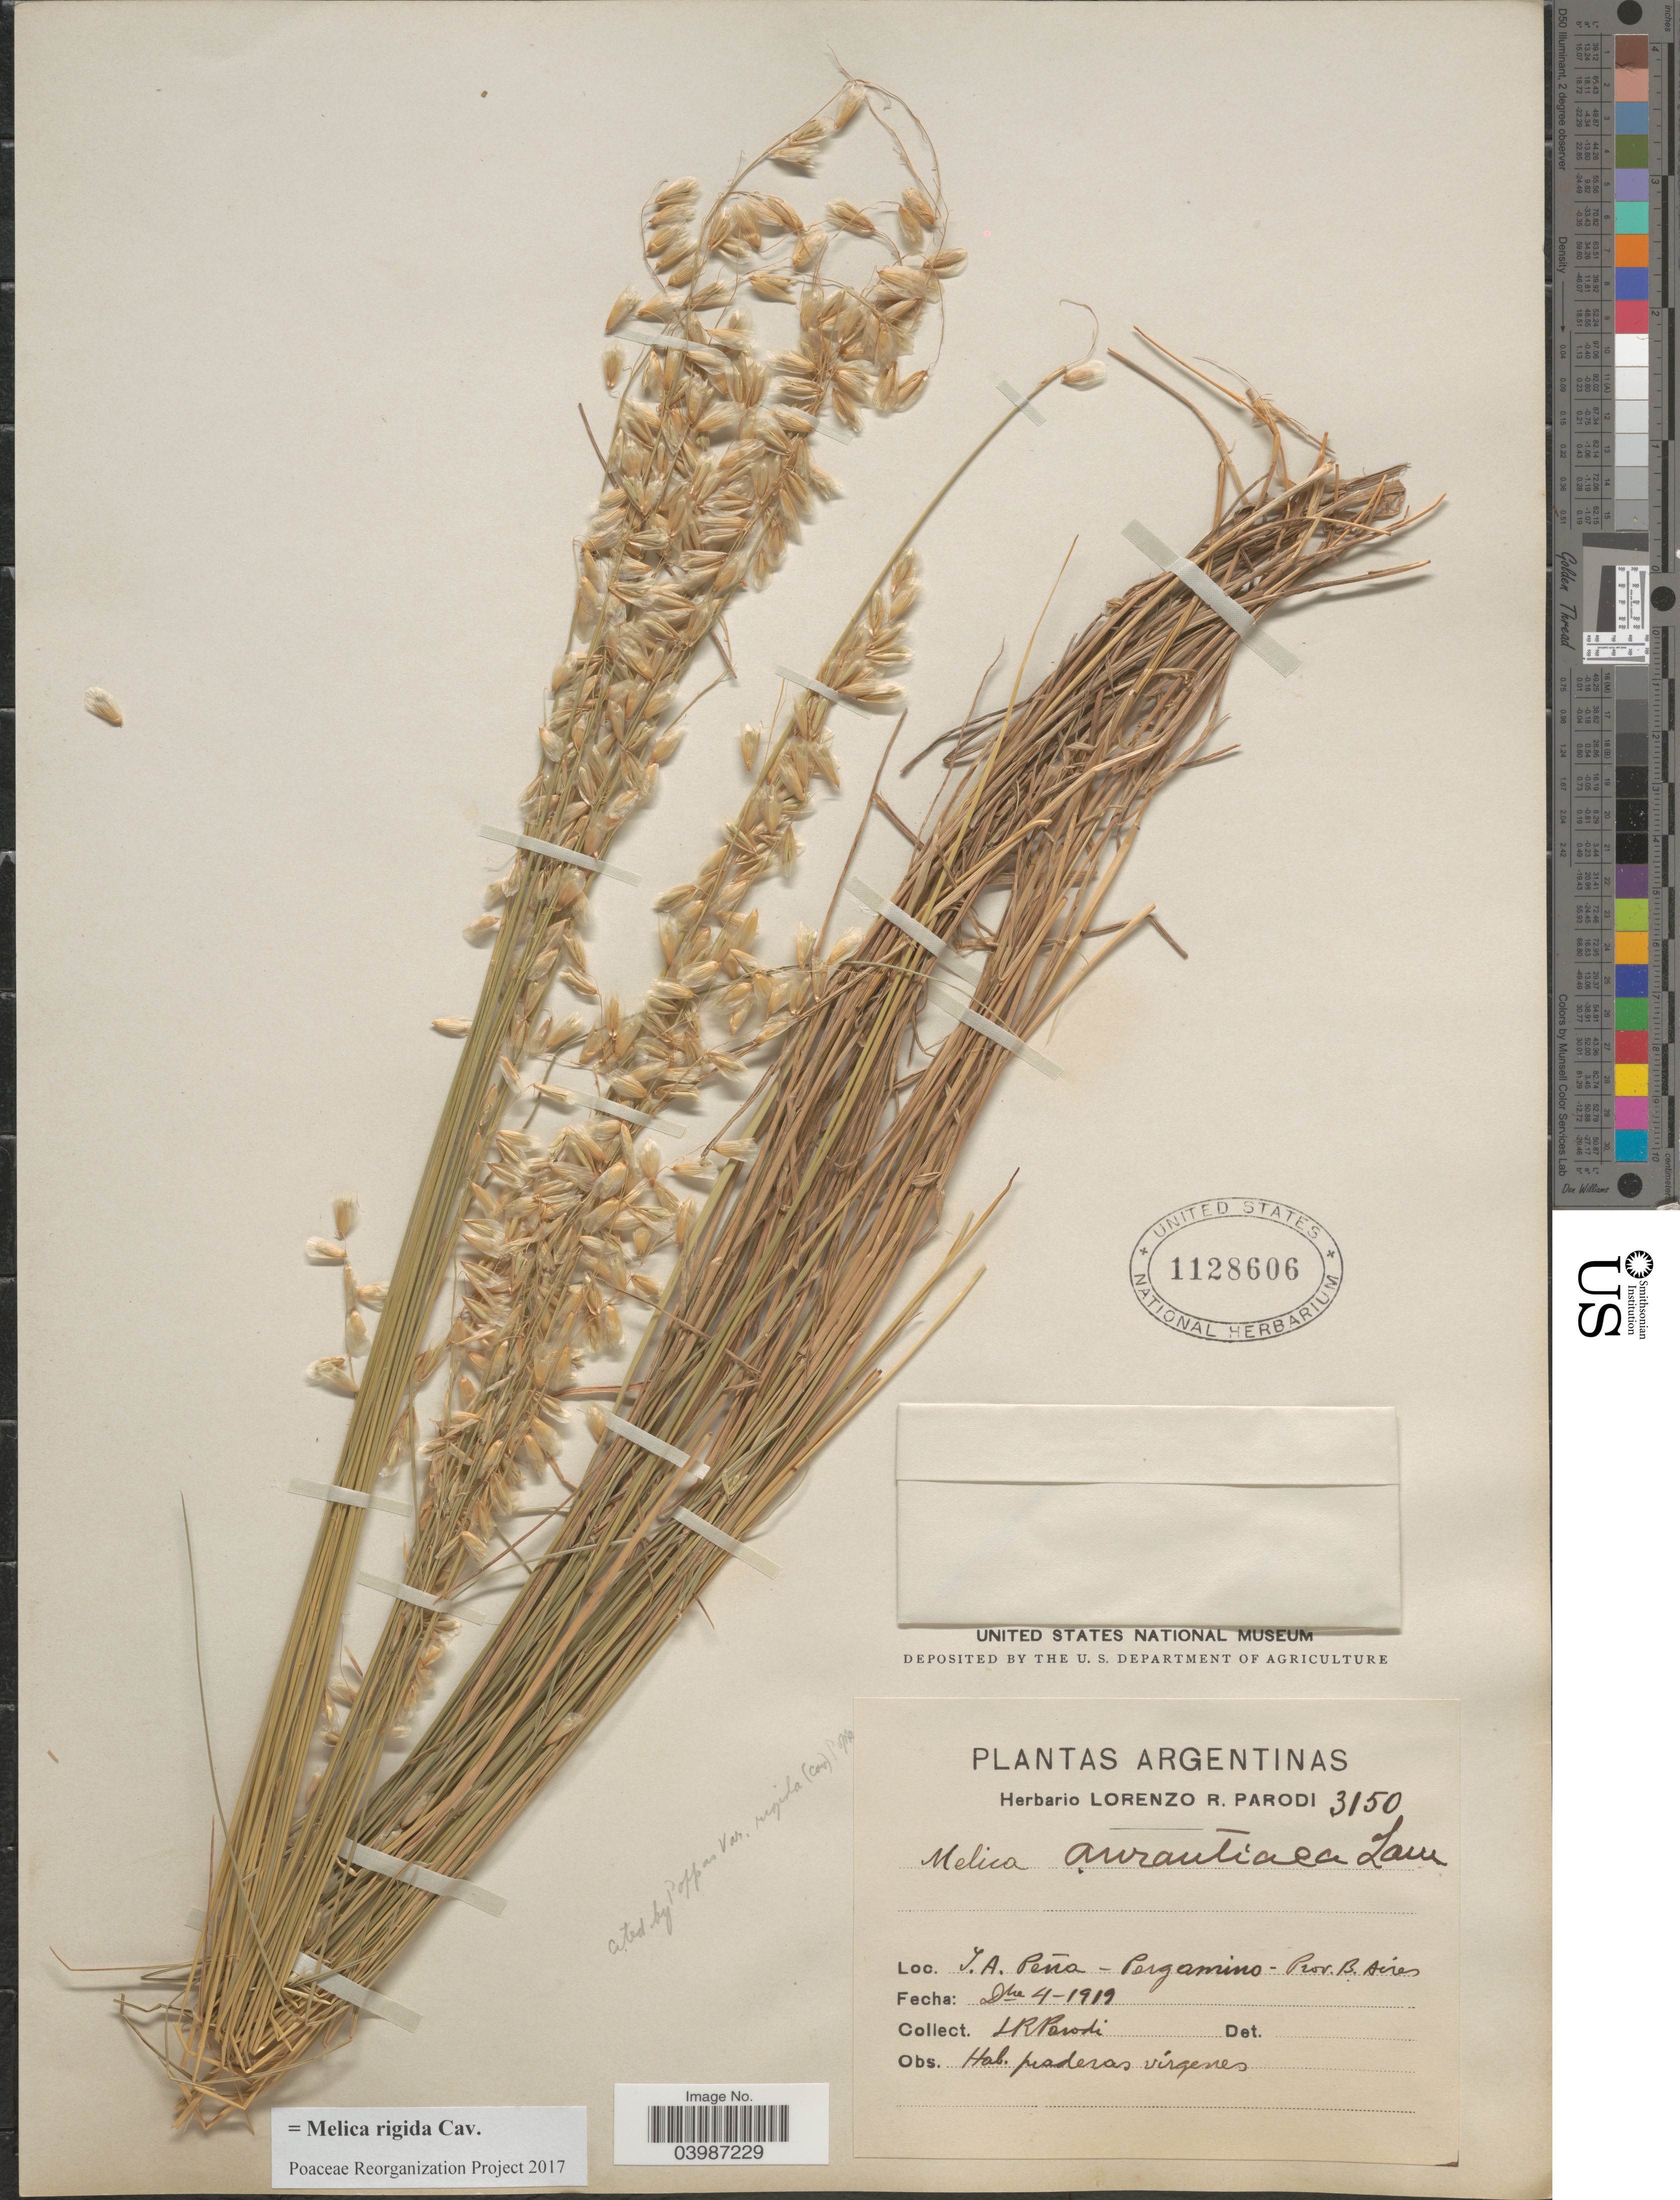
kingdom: Plantae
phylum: Tracheophyta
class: Liliopsida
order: Poales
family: Poaceae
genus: Melica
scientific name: Melica rigida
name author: Cav.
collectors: L. R. Parodi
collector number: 3150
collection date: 1919-12-04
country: Argentina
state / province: Buenos Aires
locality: S. A. Peña - Pergamino - Prov. B. Aires.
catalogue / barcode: US 1128606